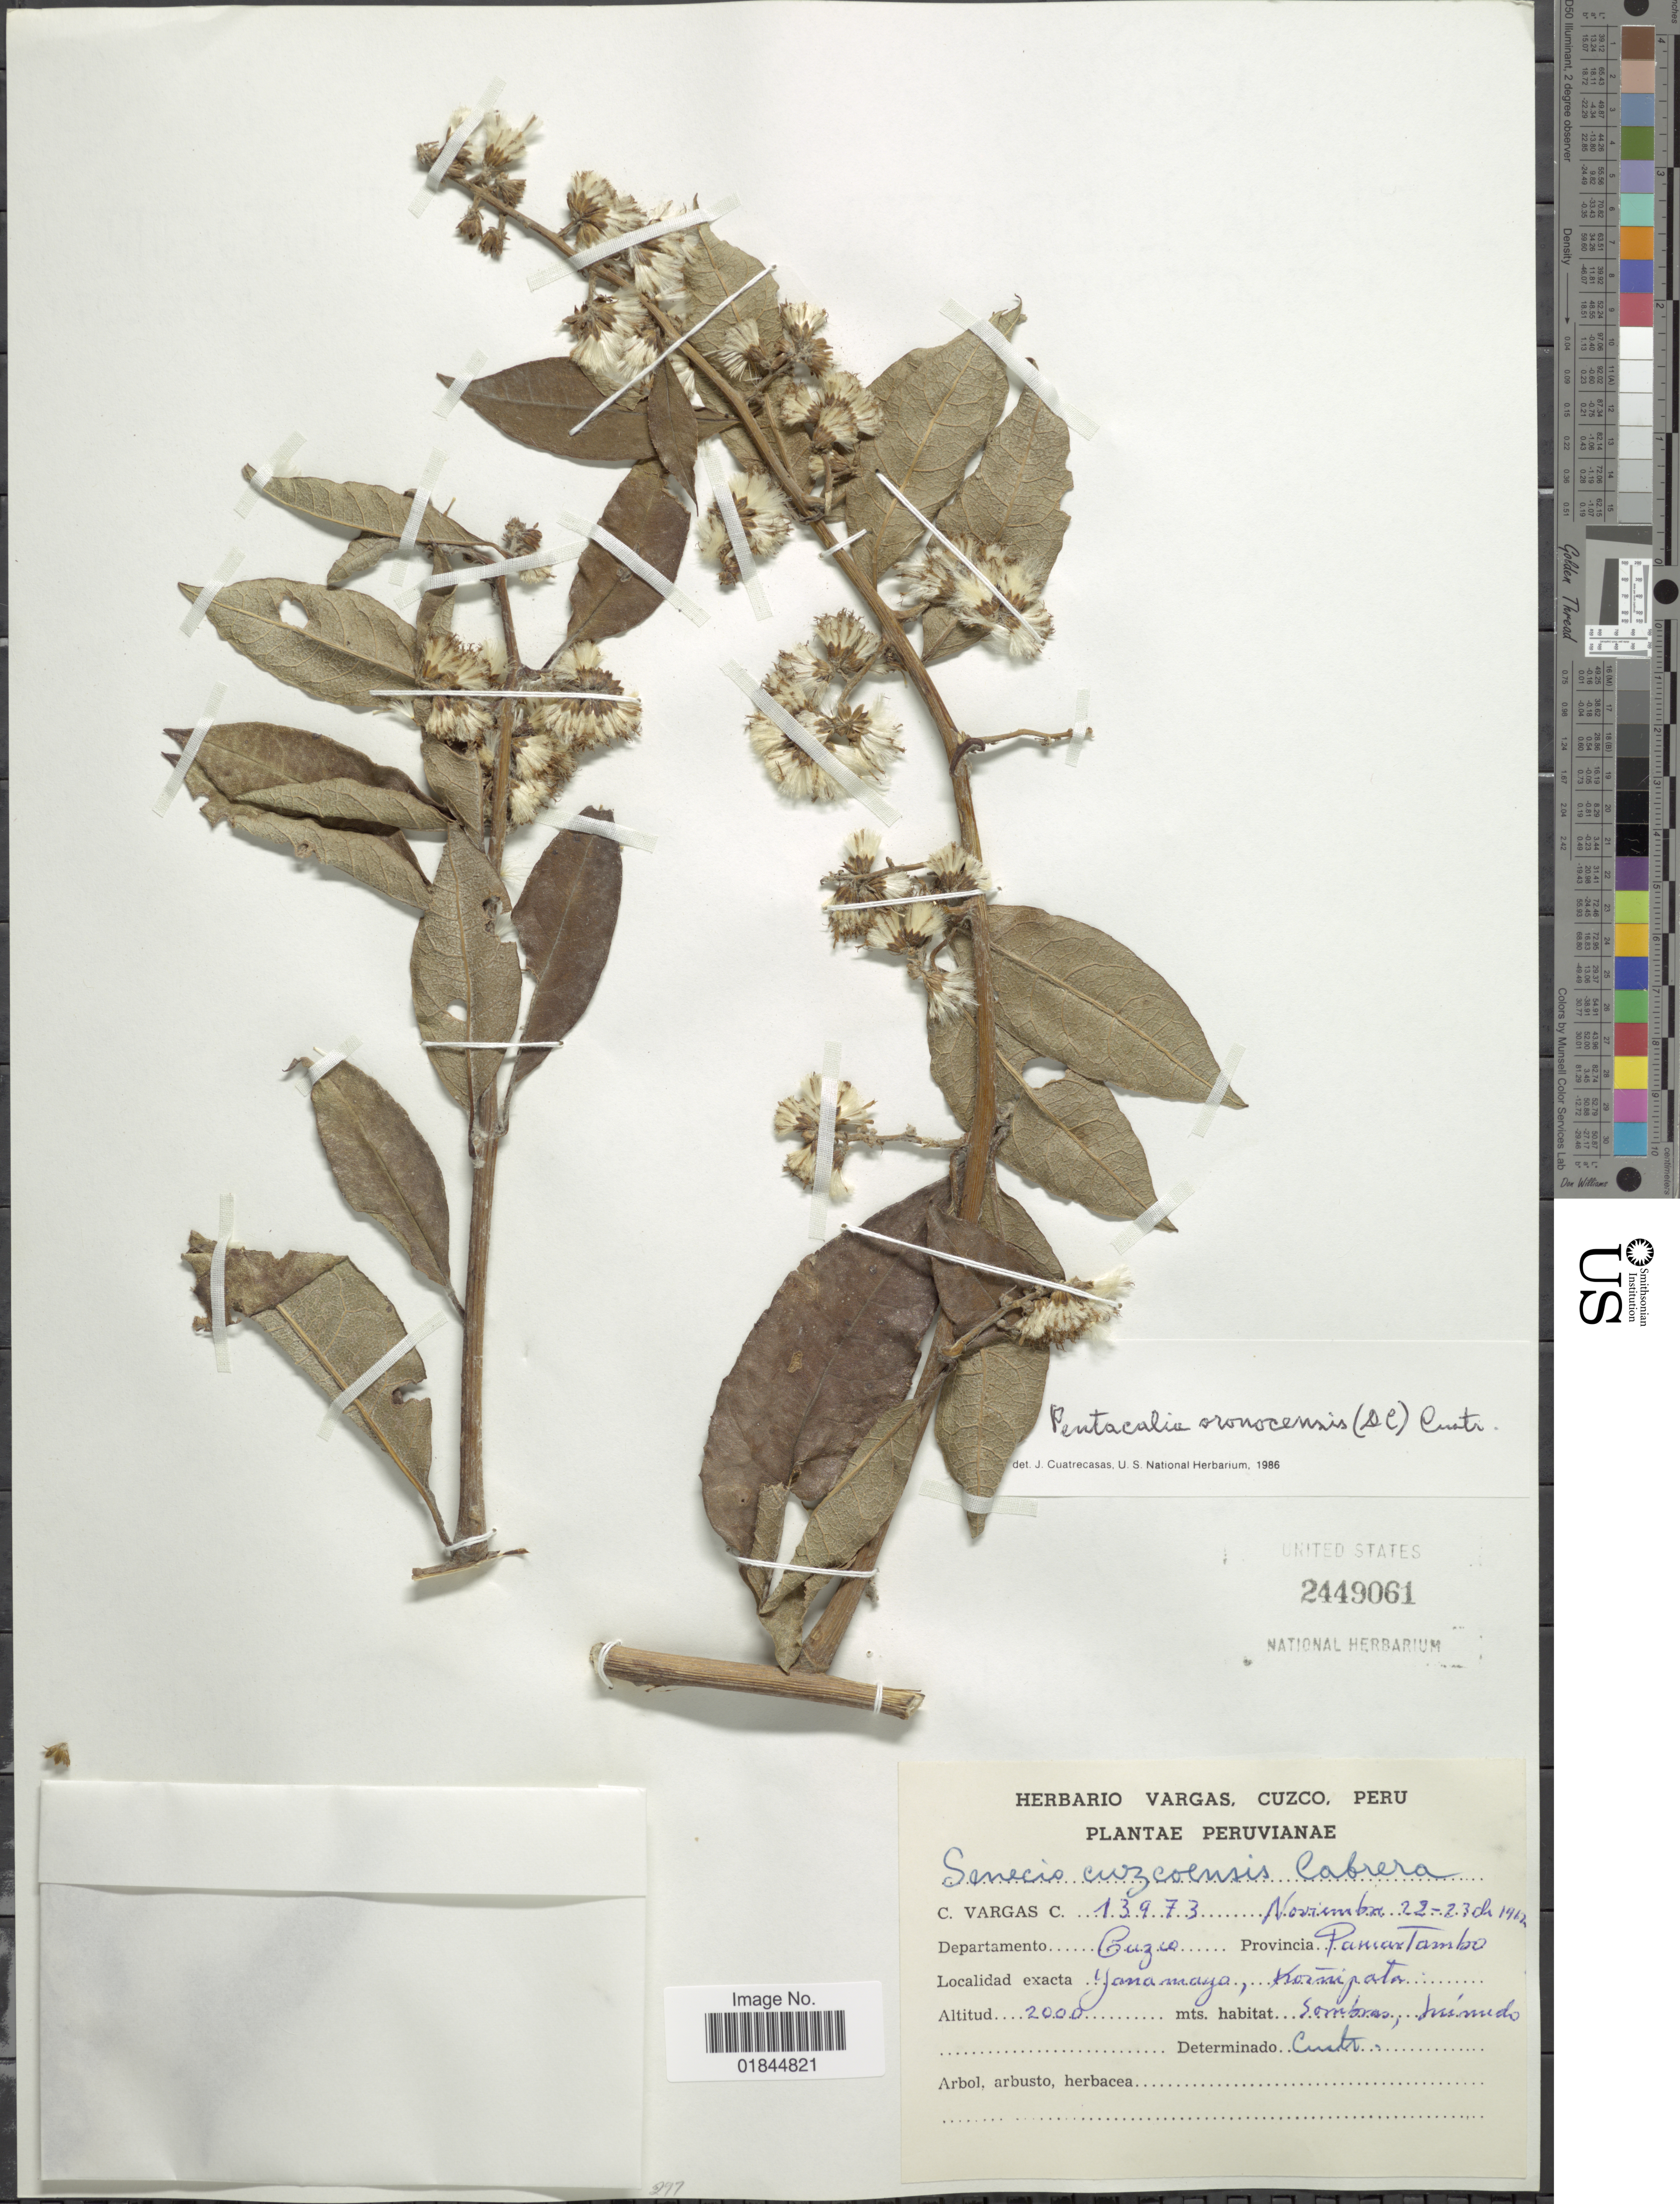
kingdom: Plantae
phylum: Tracheophyta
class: Magnoliopsida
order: Asterales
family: Asteraceae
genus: Pentacalia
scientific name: Pentacalia oronocensis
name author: (DC.) Cuatrec.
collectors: C. Vargas Calderón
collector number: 13973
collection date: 1912-11-22/1912-12-23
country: Peru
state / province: Cusco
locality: Departamento Cuzco. Provincia Pamtambo Yonamayo, Kornipata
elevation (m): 2000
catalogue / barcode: US 2449061